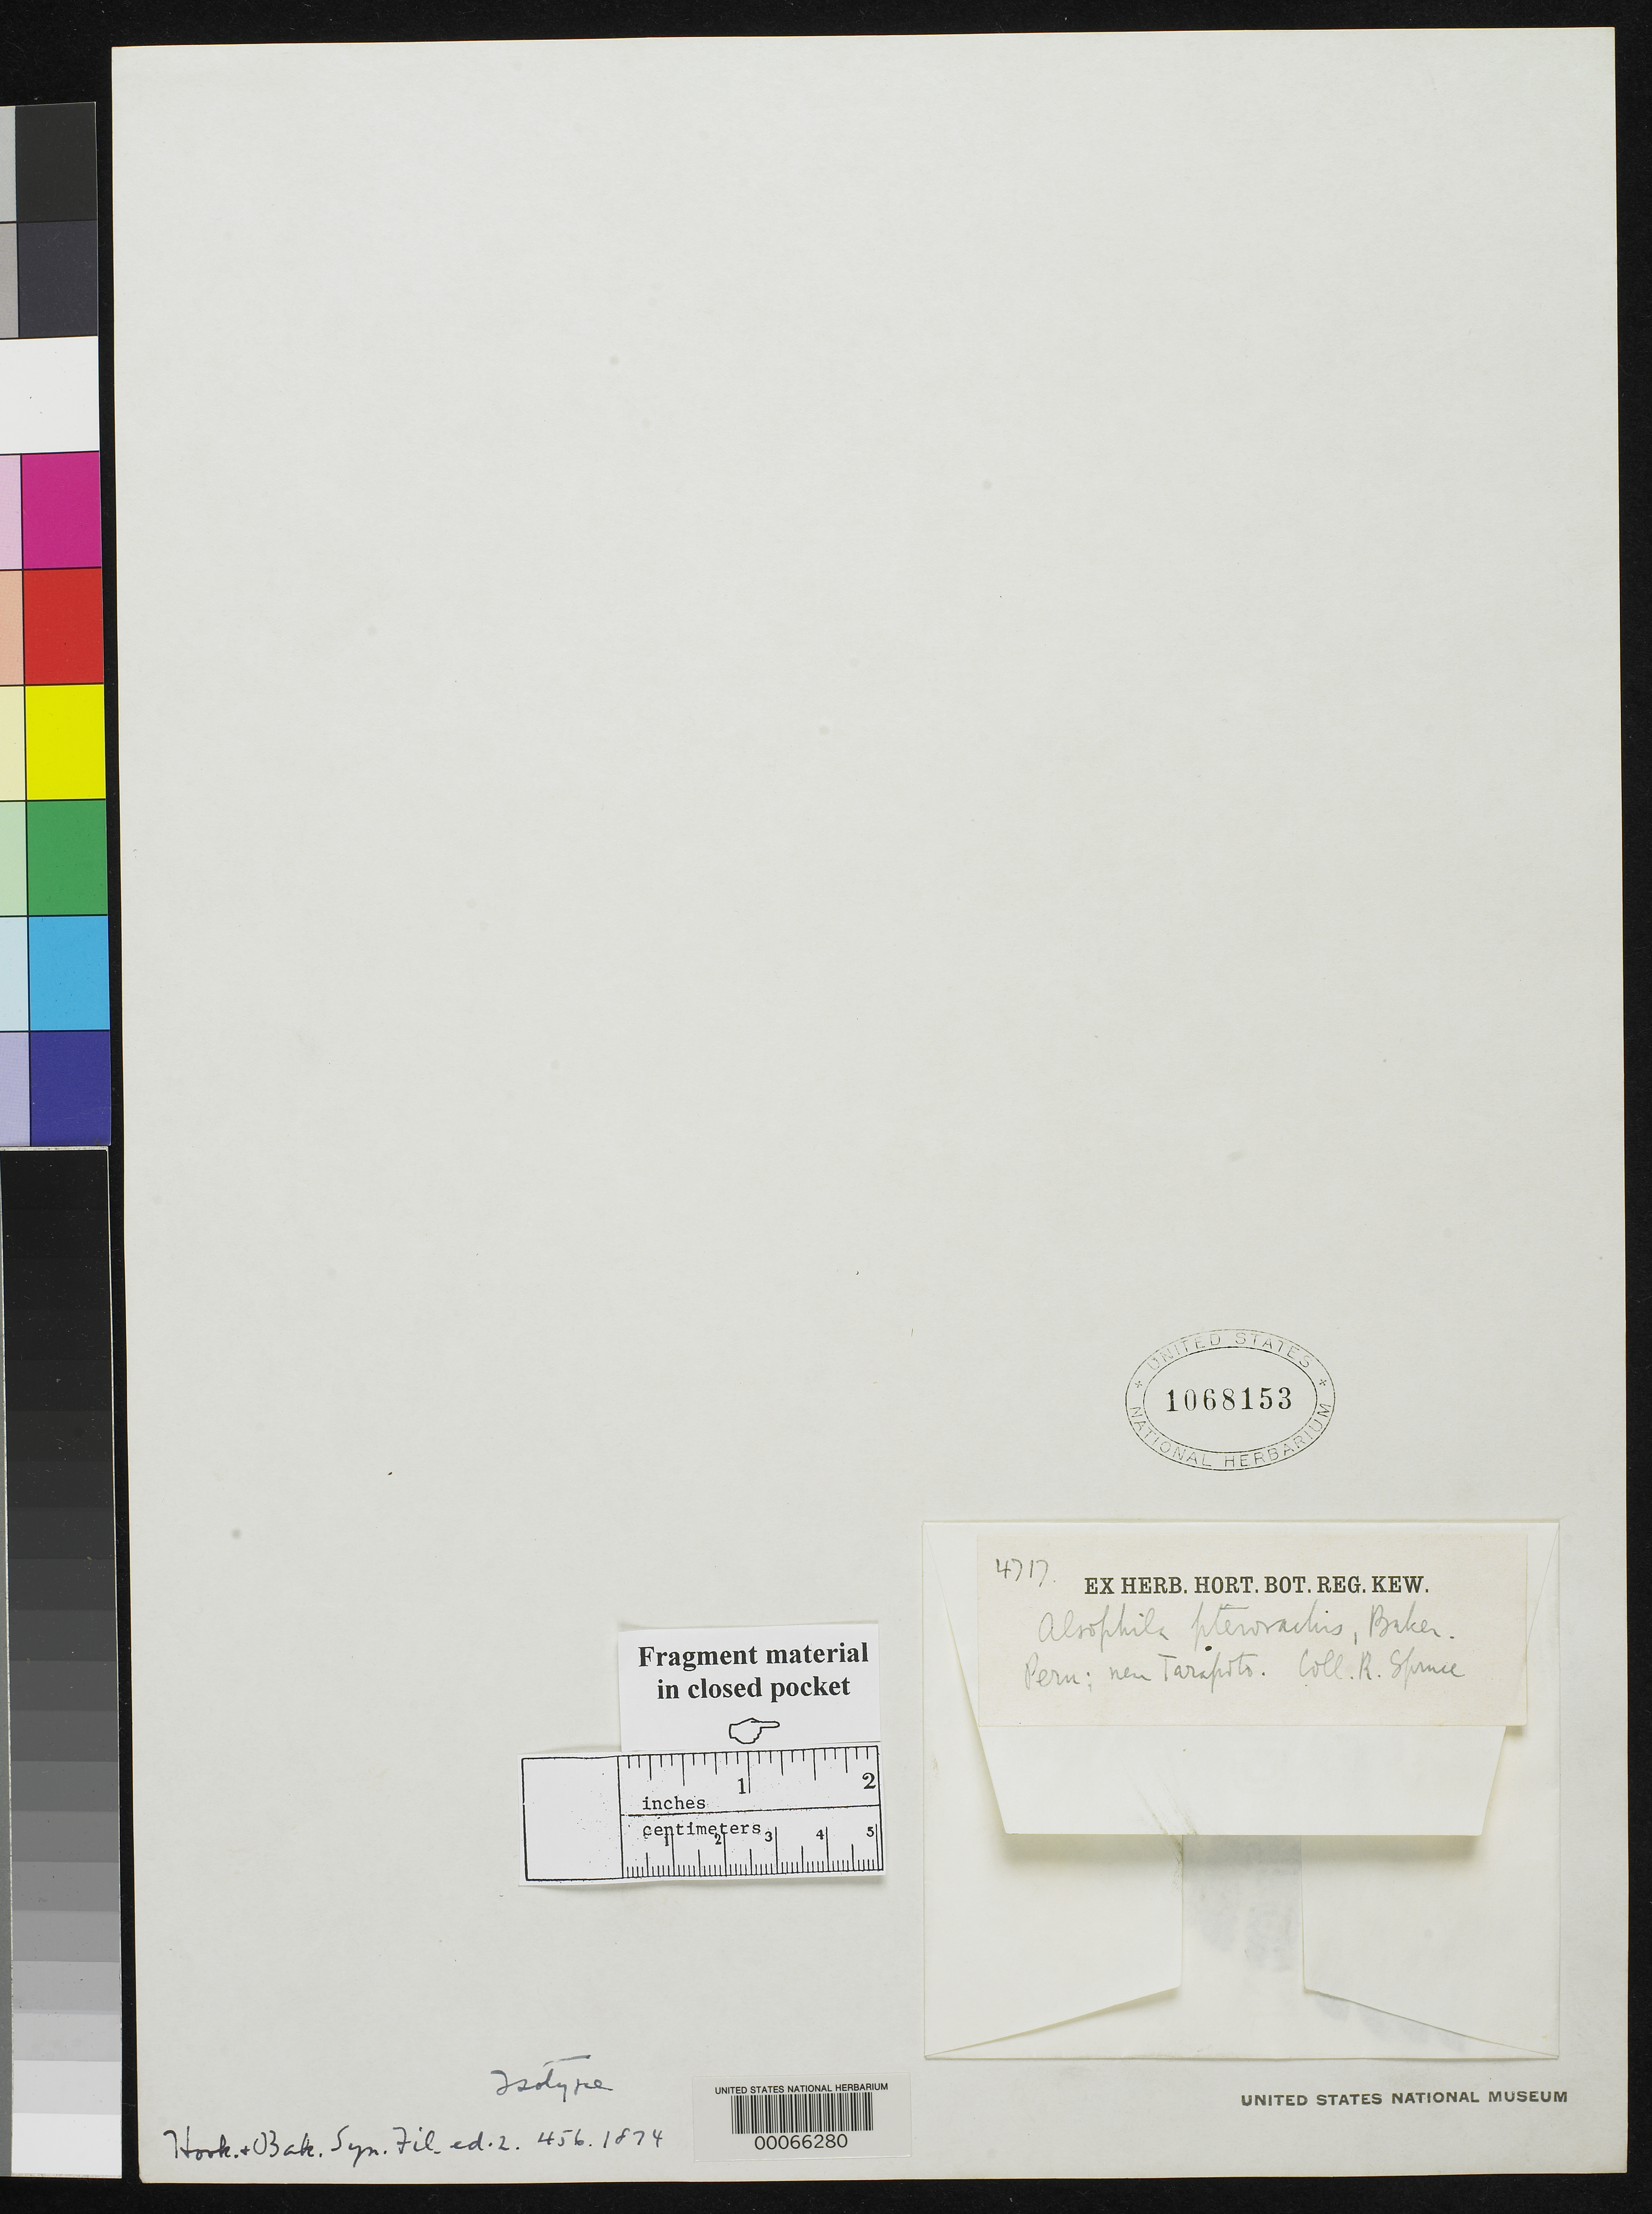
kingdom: Plantae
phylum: Tracheophyta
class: Polypodiopsida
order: Cyatheales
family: Cyatheaceae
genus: Alsophila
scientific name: Alsophila pterorachis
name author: Baker in Hook. & Baker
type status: Type Fragment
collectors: R. Spruce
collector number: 4717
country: Peru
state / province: San Martín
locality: Near Tarapoto.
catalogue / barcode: US 1068153